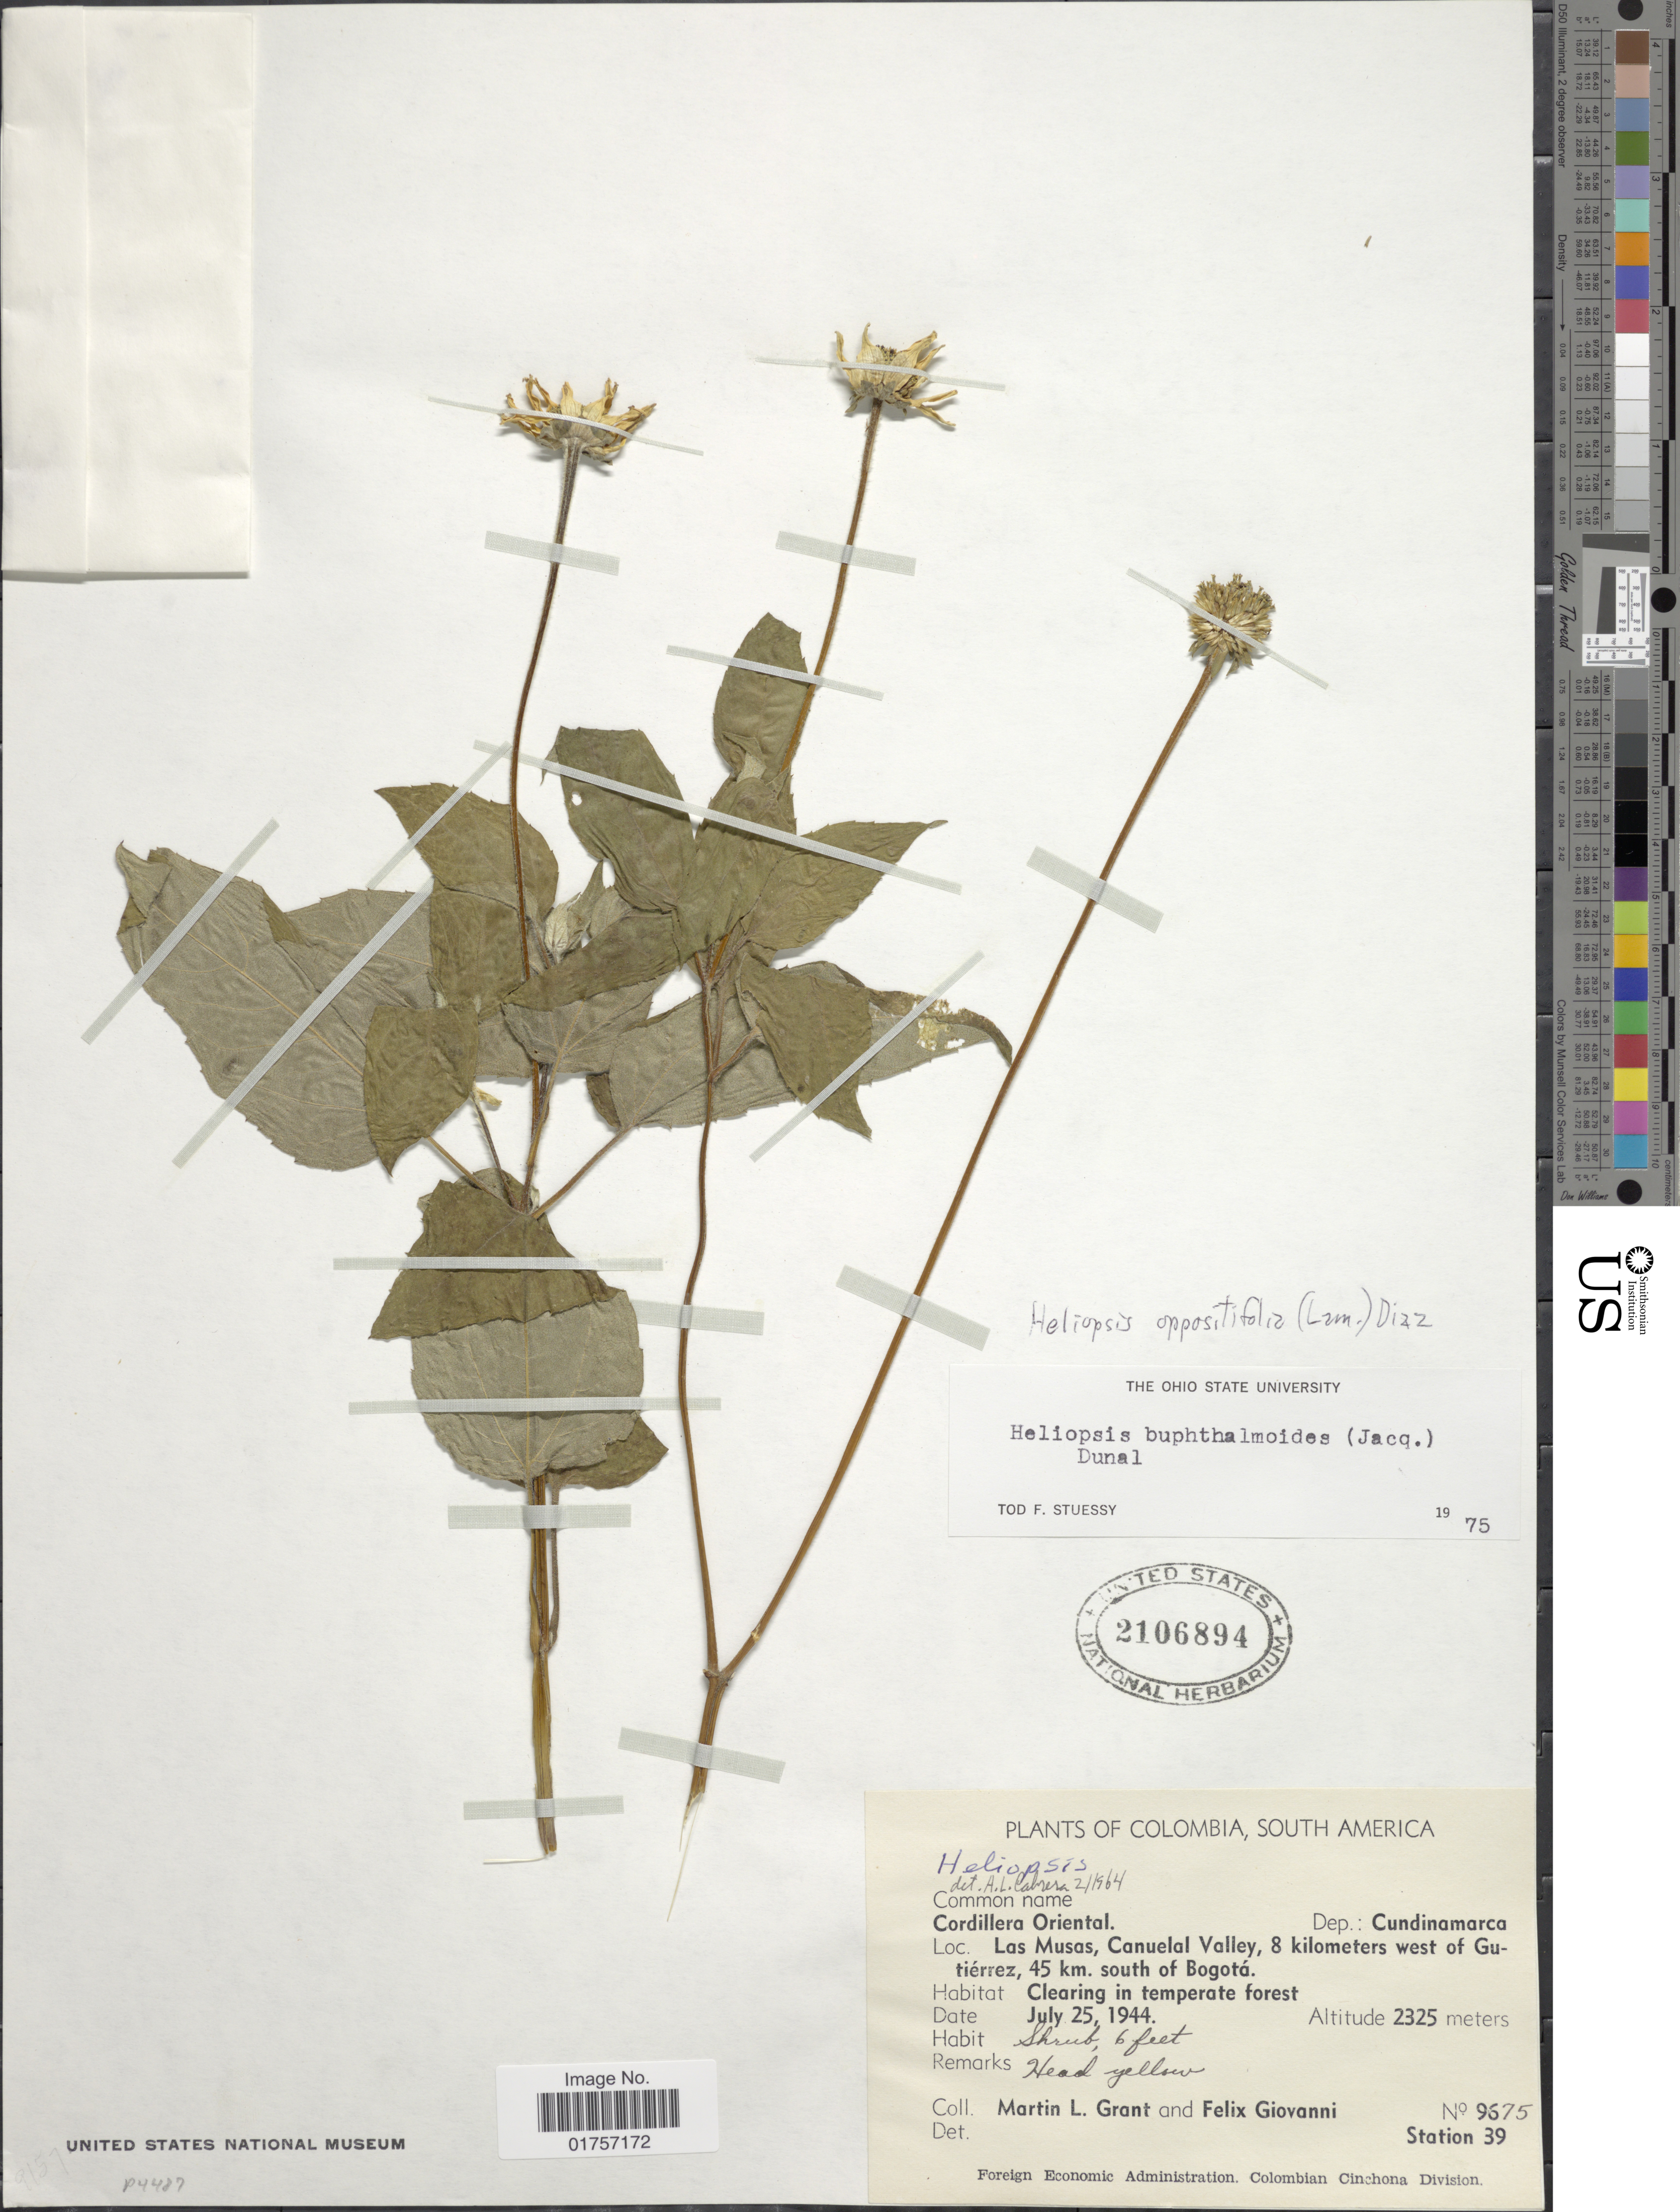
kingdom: Plantae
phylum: Tracheophyta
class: Magnoliopsida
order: Asterales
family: Asteraceae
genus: Heliopsis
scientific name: Heliopsis buphthalmoides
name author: (Jacq.) Dunal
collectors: M. L. Grant & F. Giovanni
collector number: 9675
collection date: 1944-07-25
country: Colombia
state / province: Cundinamarca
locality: Cordillera Oriental. Las Musas, Canuelal Valley, 8 kilometers west of Gutiérrez, 45 km. south of Bogotá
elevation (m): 2325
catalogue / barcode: US 2106894